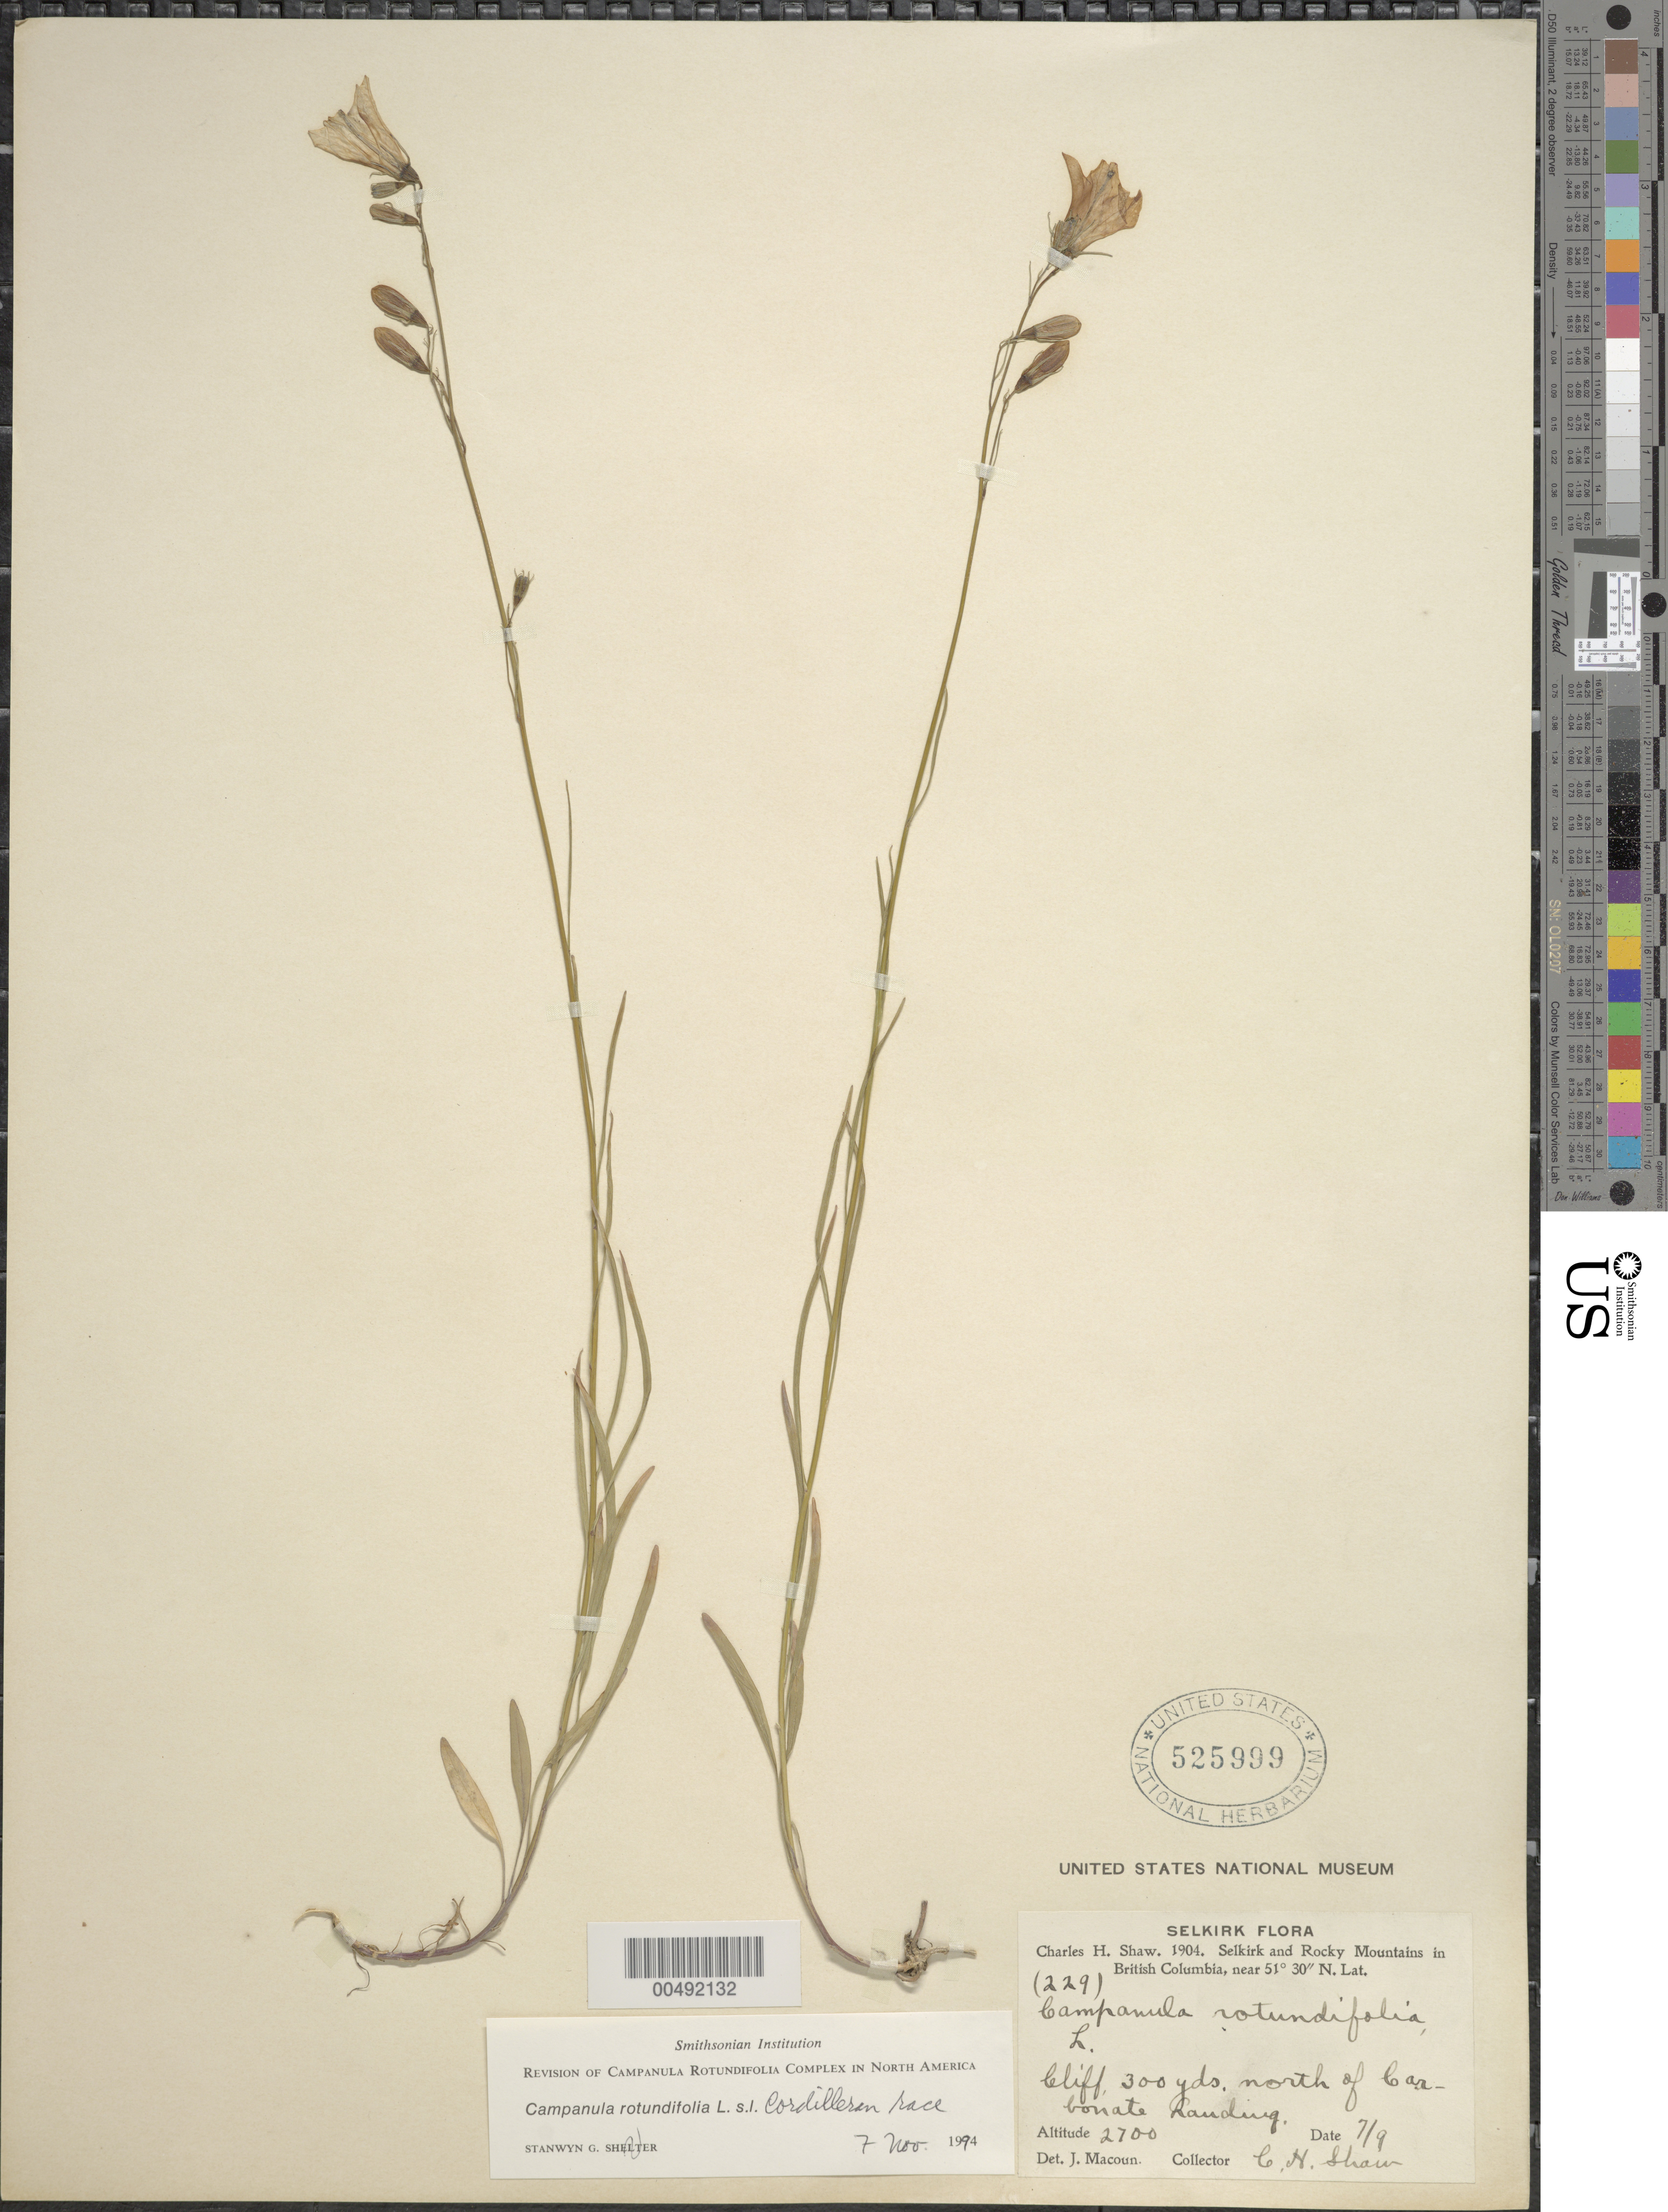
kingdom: Plantae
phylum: Tracheophyta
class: Magnoliopsida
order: Asterales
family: Campanulaceae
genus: Campanula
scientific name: Campanula rotundifolia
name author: L.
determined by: Macoun, J.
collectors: C. H. Shaw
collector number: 229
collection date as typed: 09 Jul 1904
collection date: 1904-07-09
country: Canada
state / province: British Columbia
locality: Selkirk and Rocky Mountains, 300 yds. N of Carbonate Landing (lat/long recorded as: lat=51:30:0:N long=:::)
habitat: cliff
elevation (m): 823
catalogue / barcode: US 525999